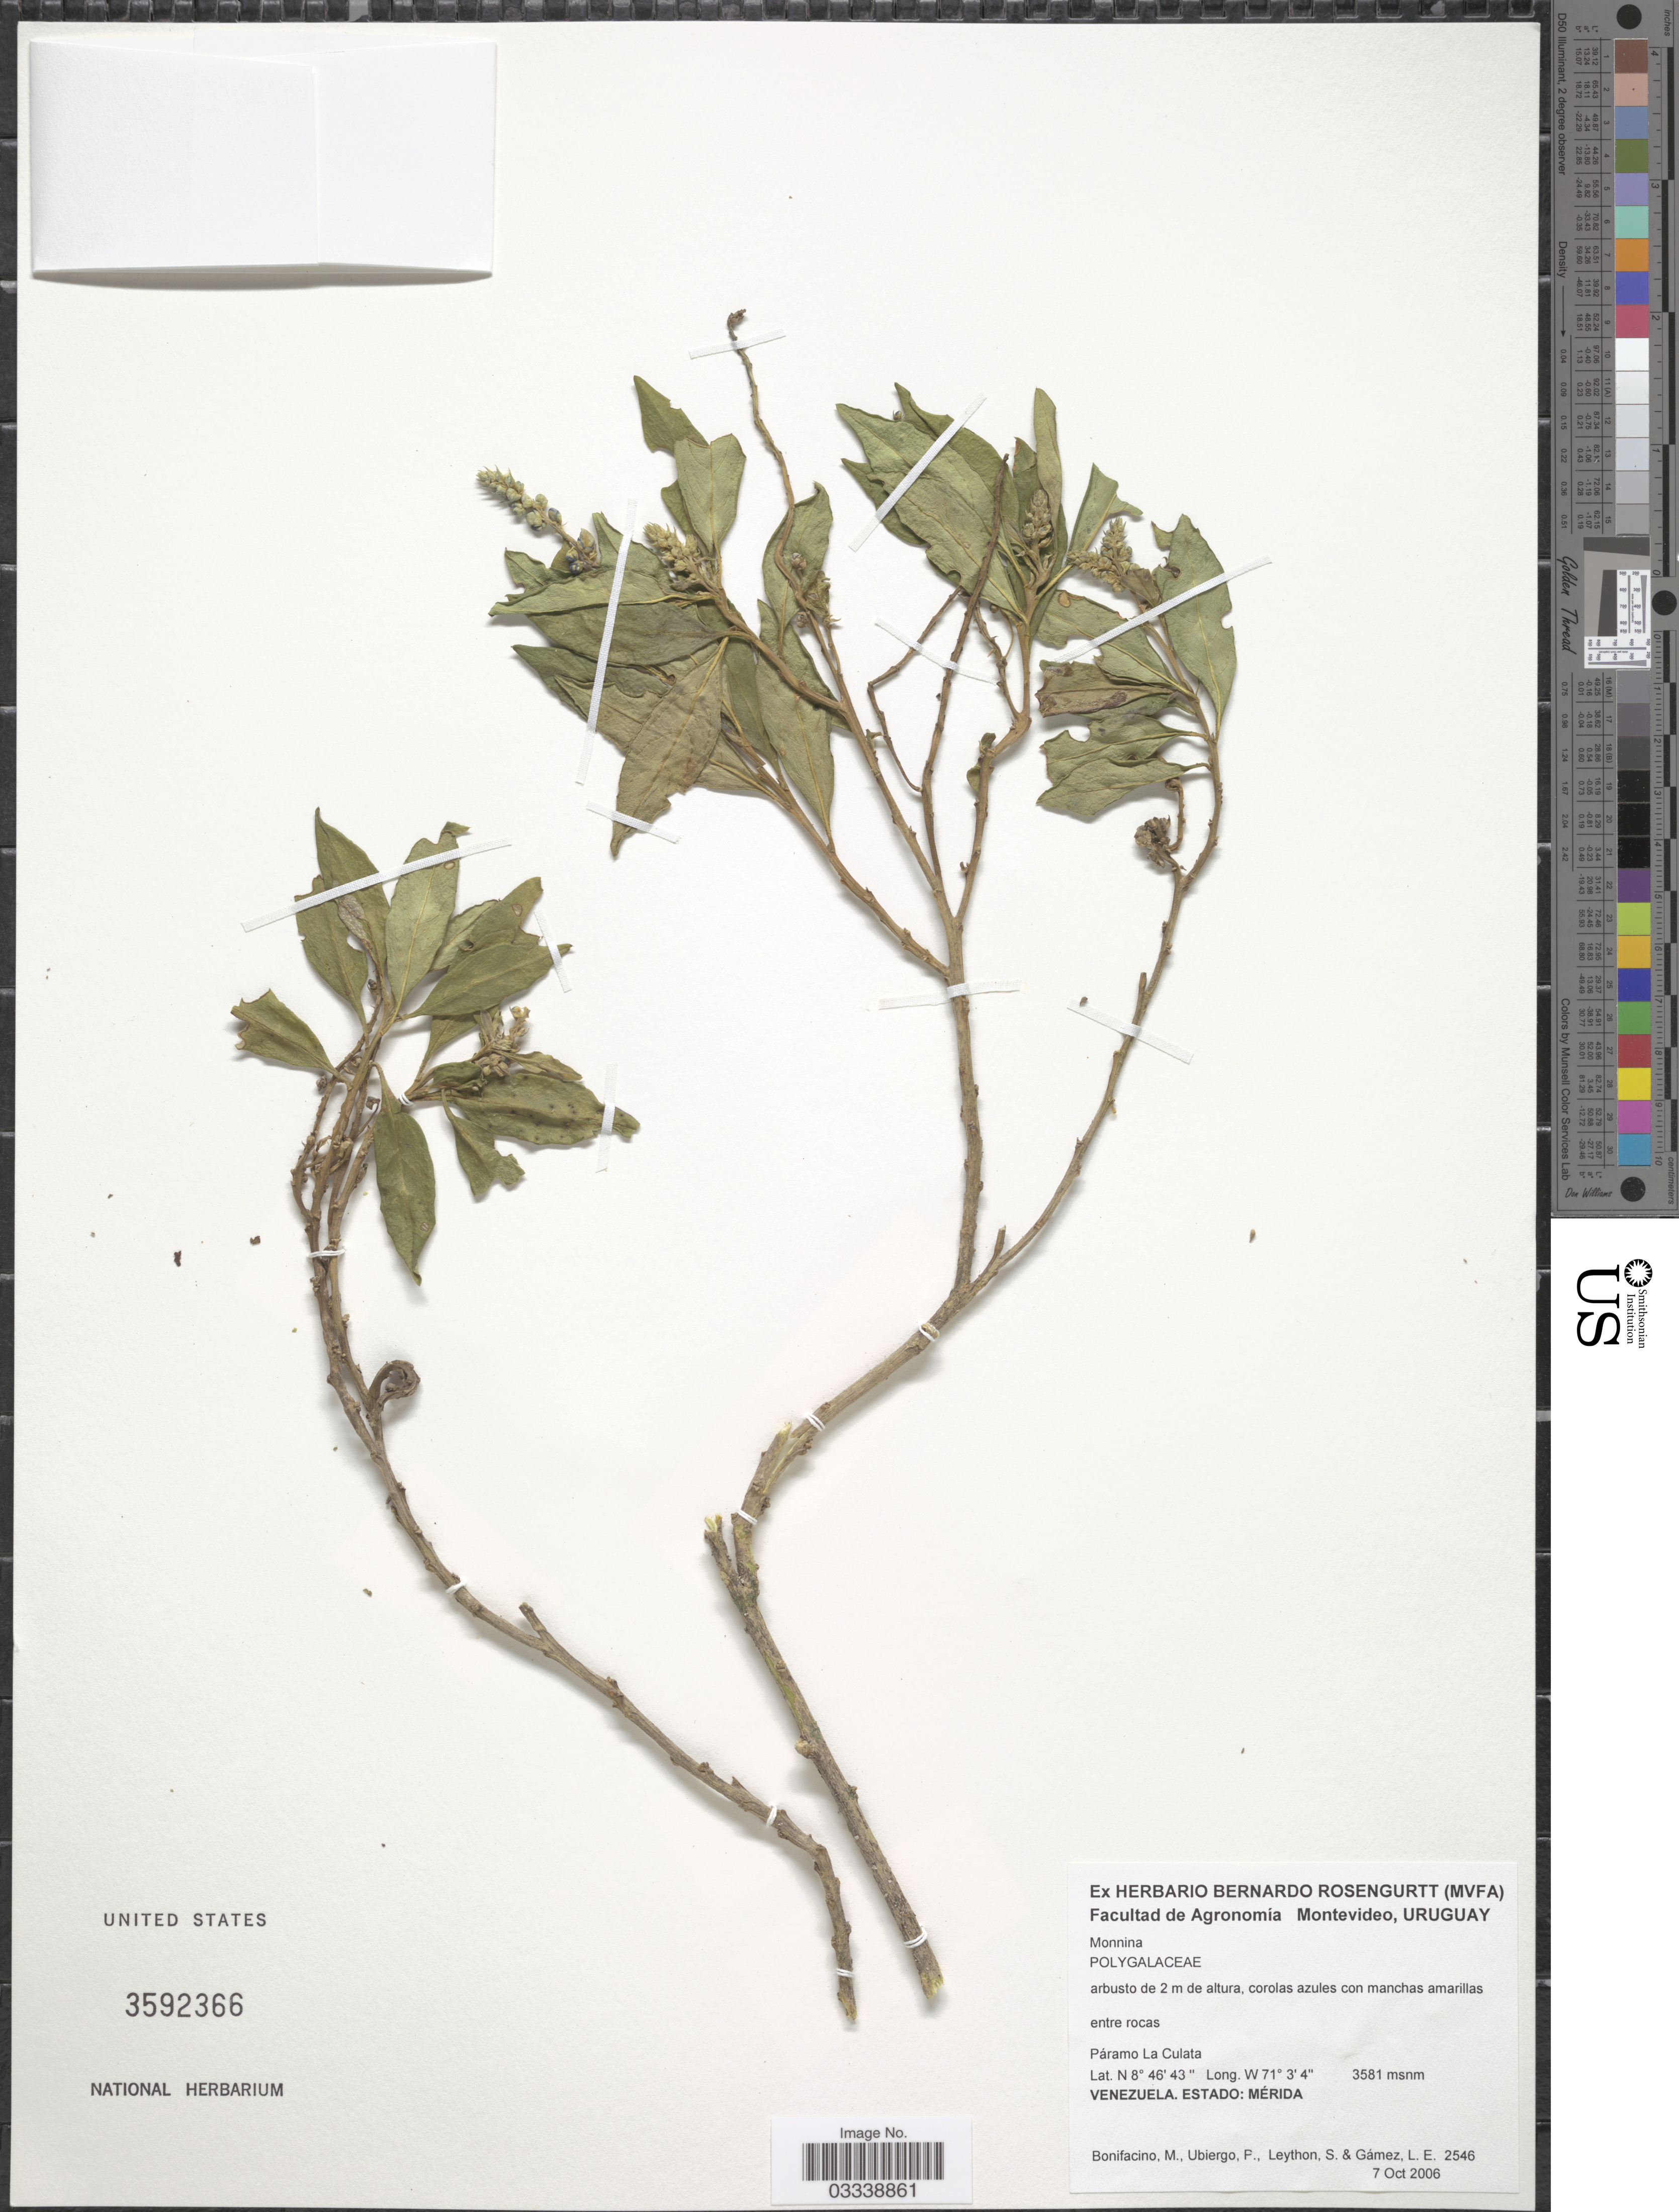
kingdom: Plantae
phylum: Tracheophyta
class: Magnoliopsida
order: Fabales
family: Polygalaceae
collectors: M. Bonifacino, P. Ubiergo, S. Leython & L. Gamez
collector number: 2546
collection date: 2006-10-07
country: Venezuela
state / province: Mérida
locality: Páramo La Culata.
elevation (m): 3581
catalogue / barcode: US 3592366